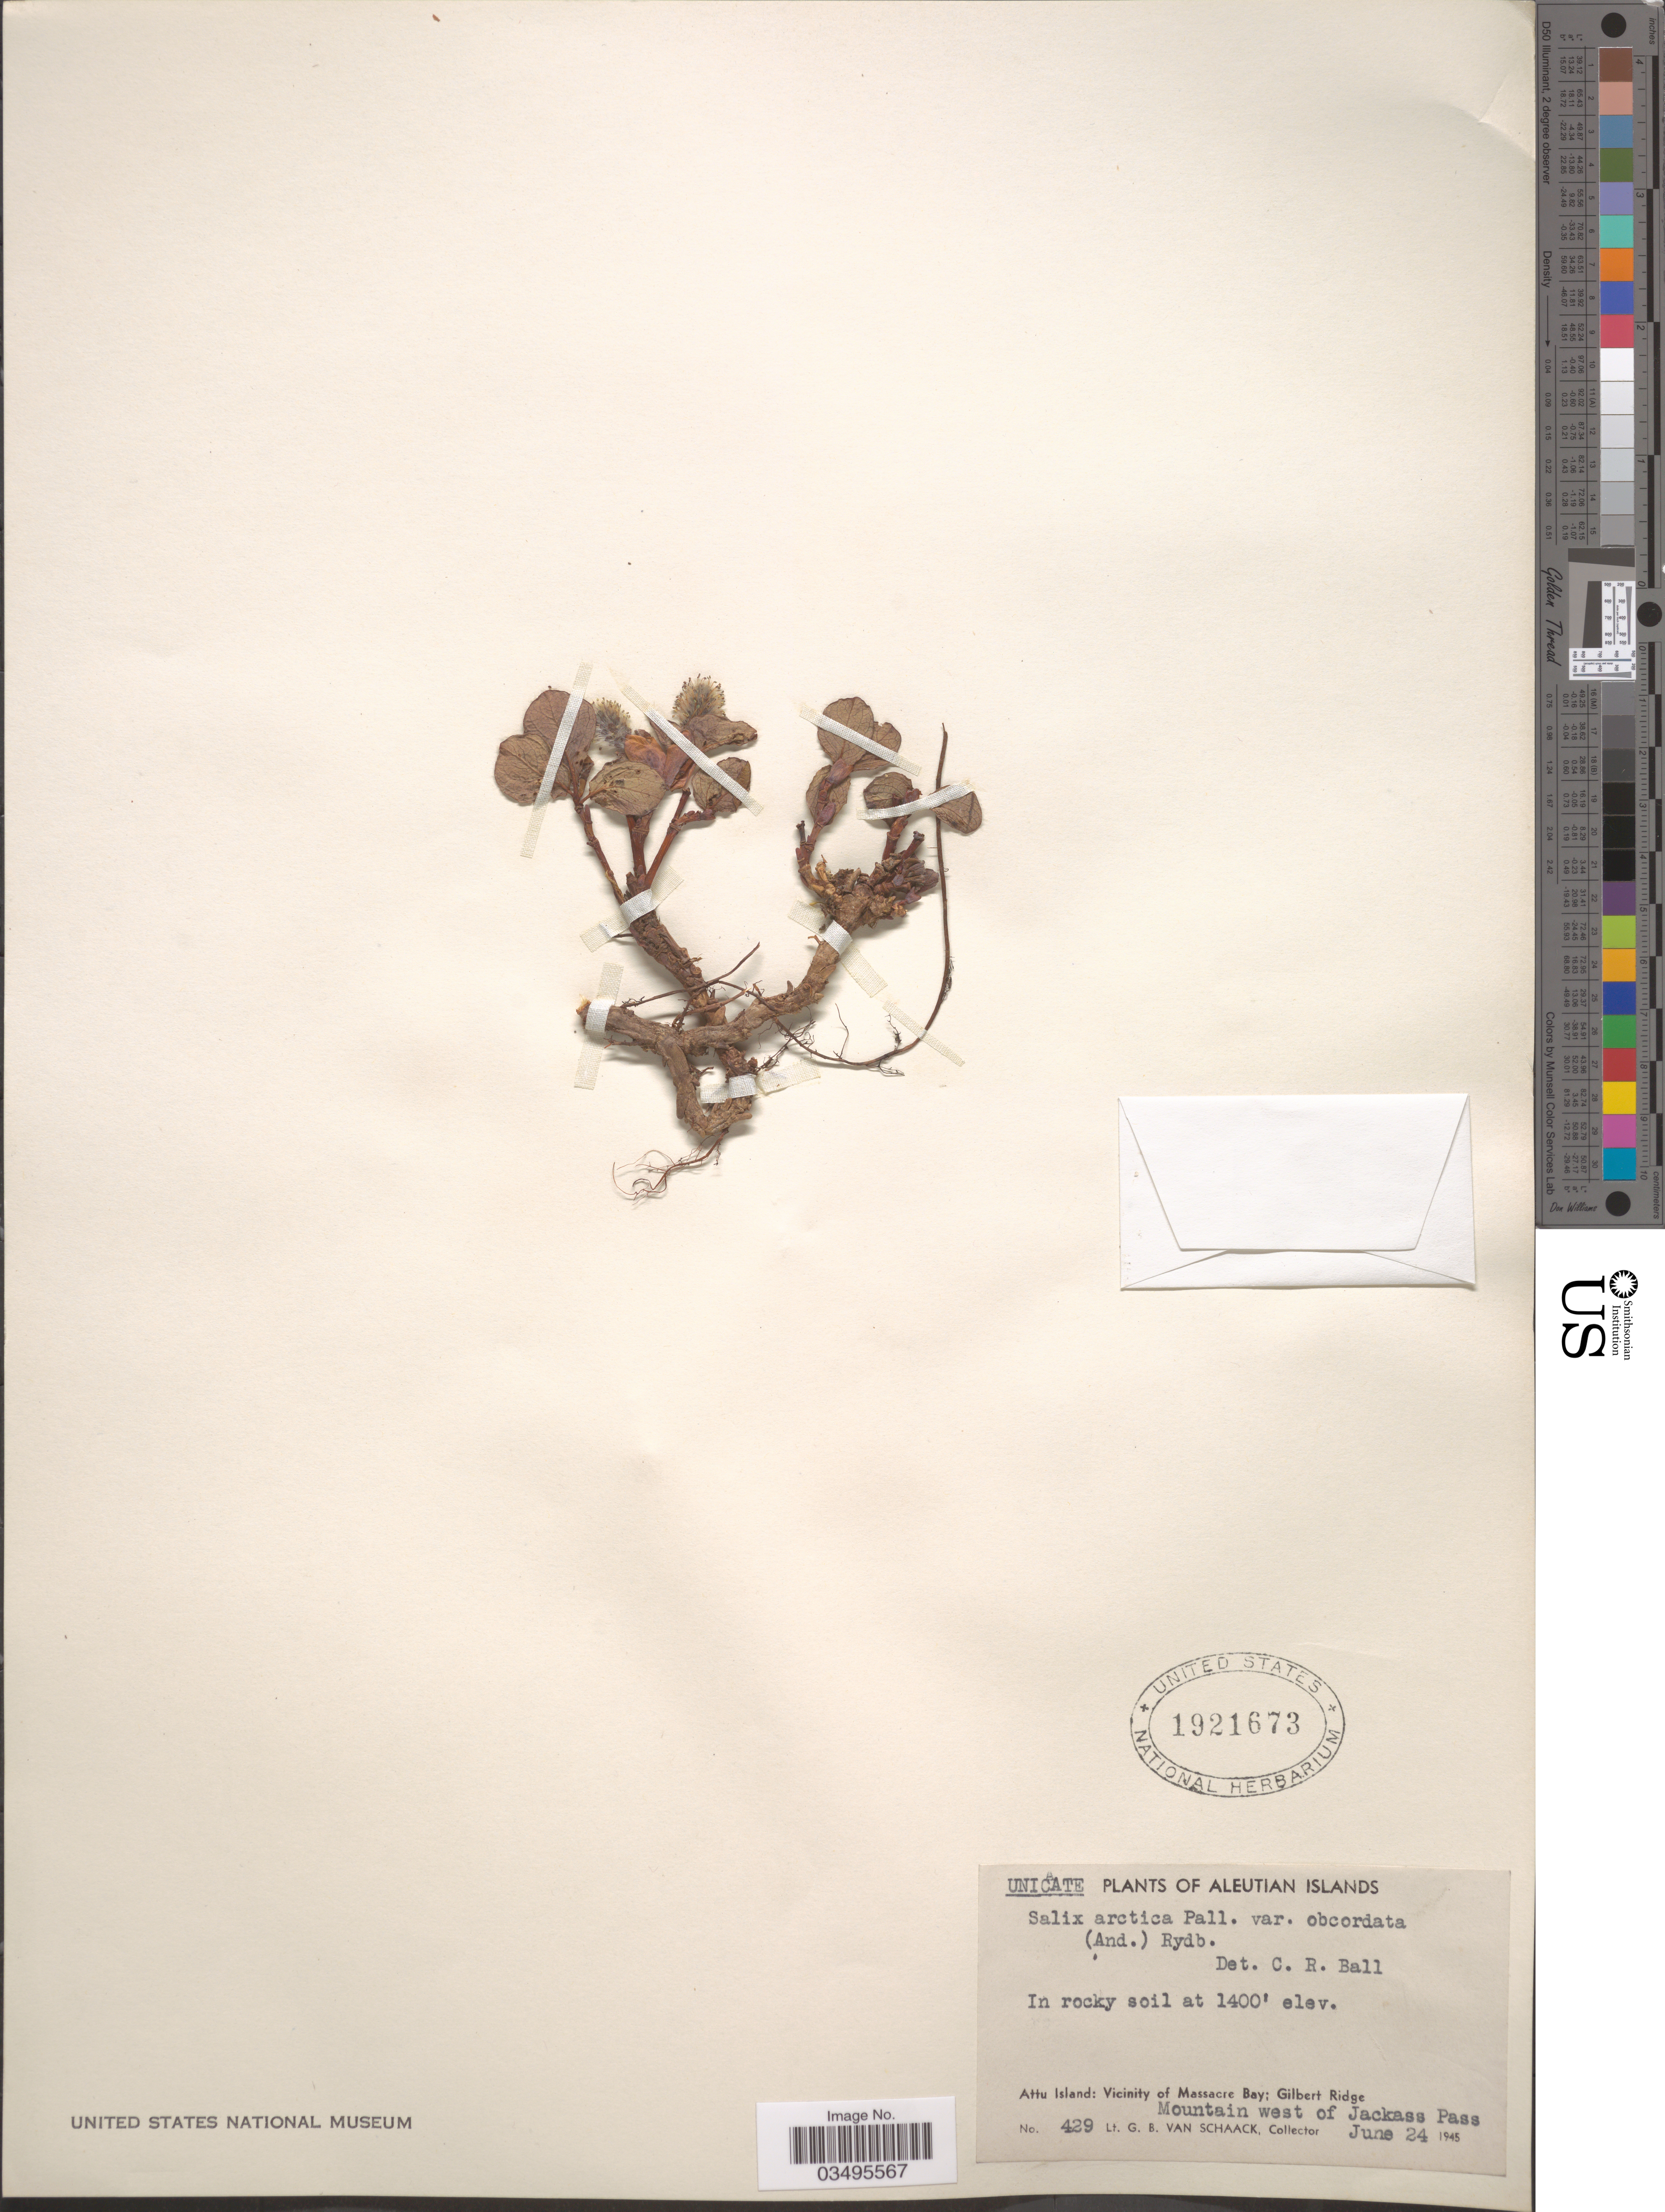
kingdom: Plantae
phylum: Tracheophyta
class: Magnoliopsida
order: Malpighiales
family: Salicaceae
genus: Salix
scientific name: Salix arctica var. obcordata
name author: (Andersson) Rydb.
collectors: G. Van Schaack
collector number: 429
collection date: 1945-06-24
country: United States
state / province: Alaska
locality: Aleutian Islands. Attu Island: Vicinity of Massacre Bay; Gilbert Ridge. Mountain west of Jackass Pass.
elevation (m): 427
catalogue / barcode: US 1921673